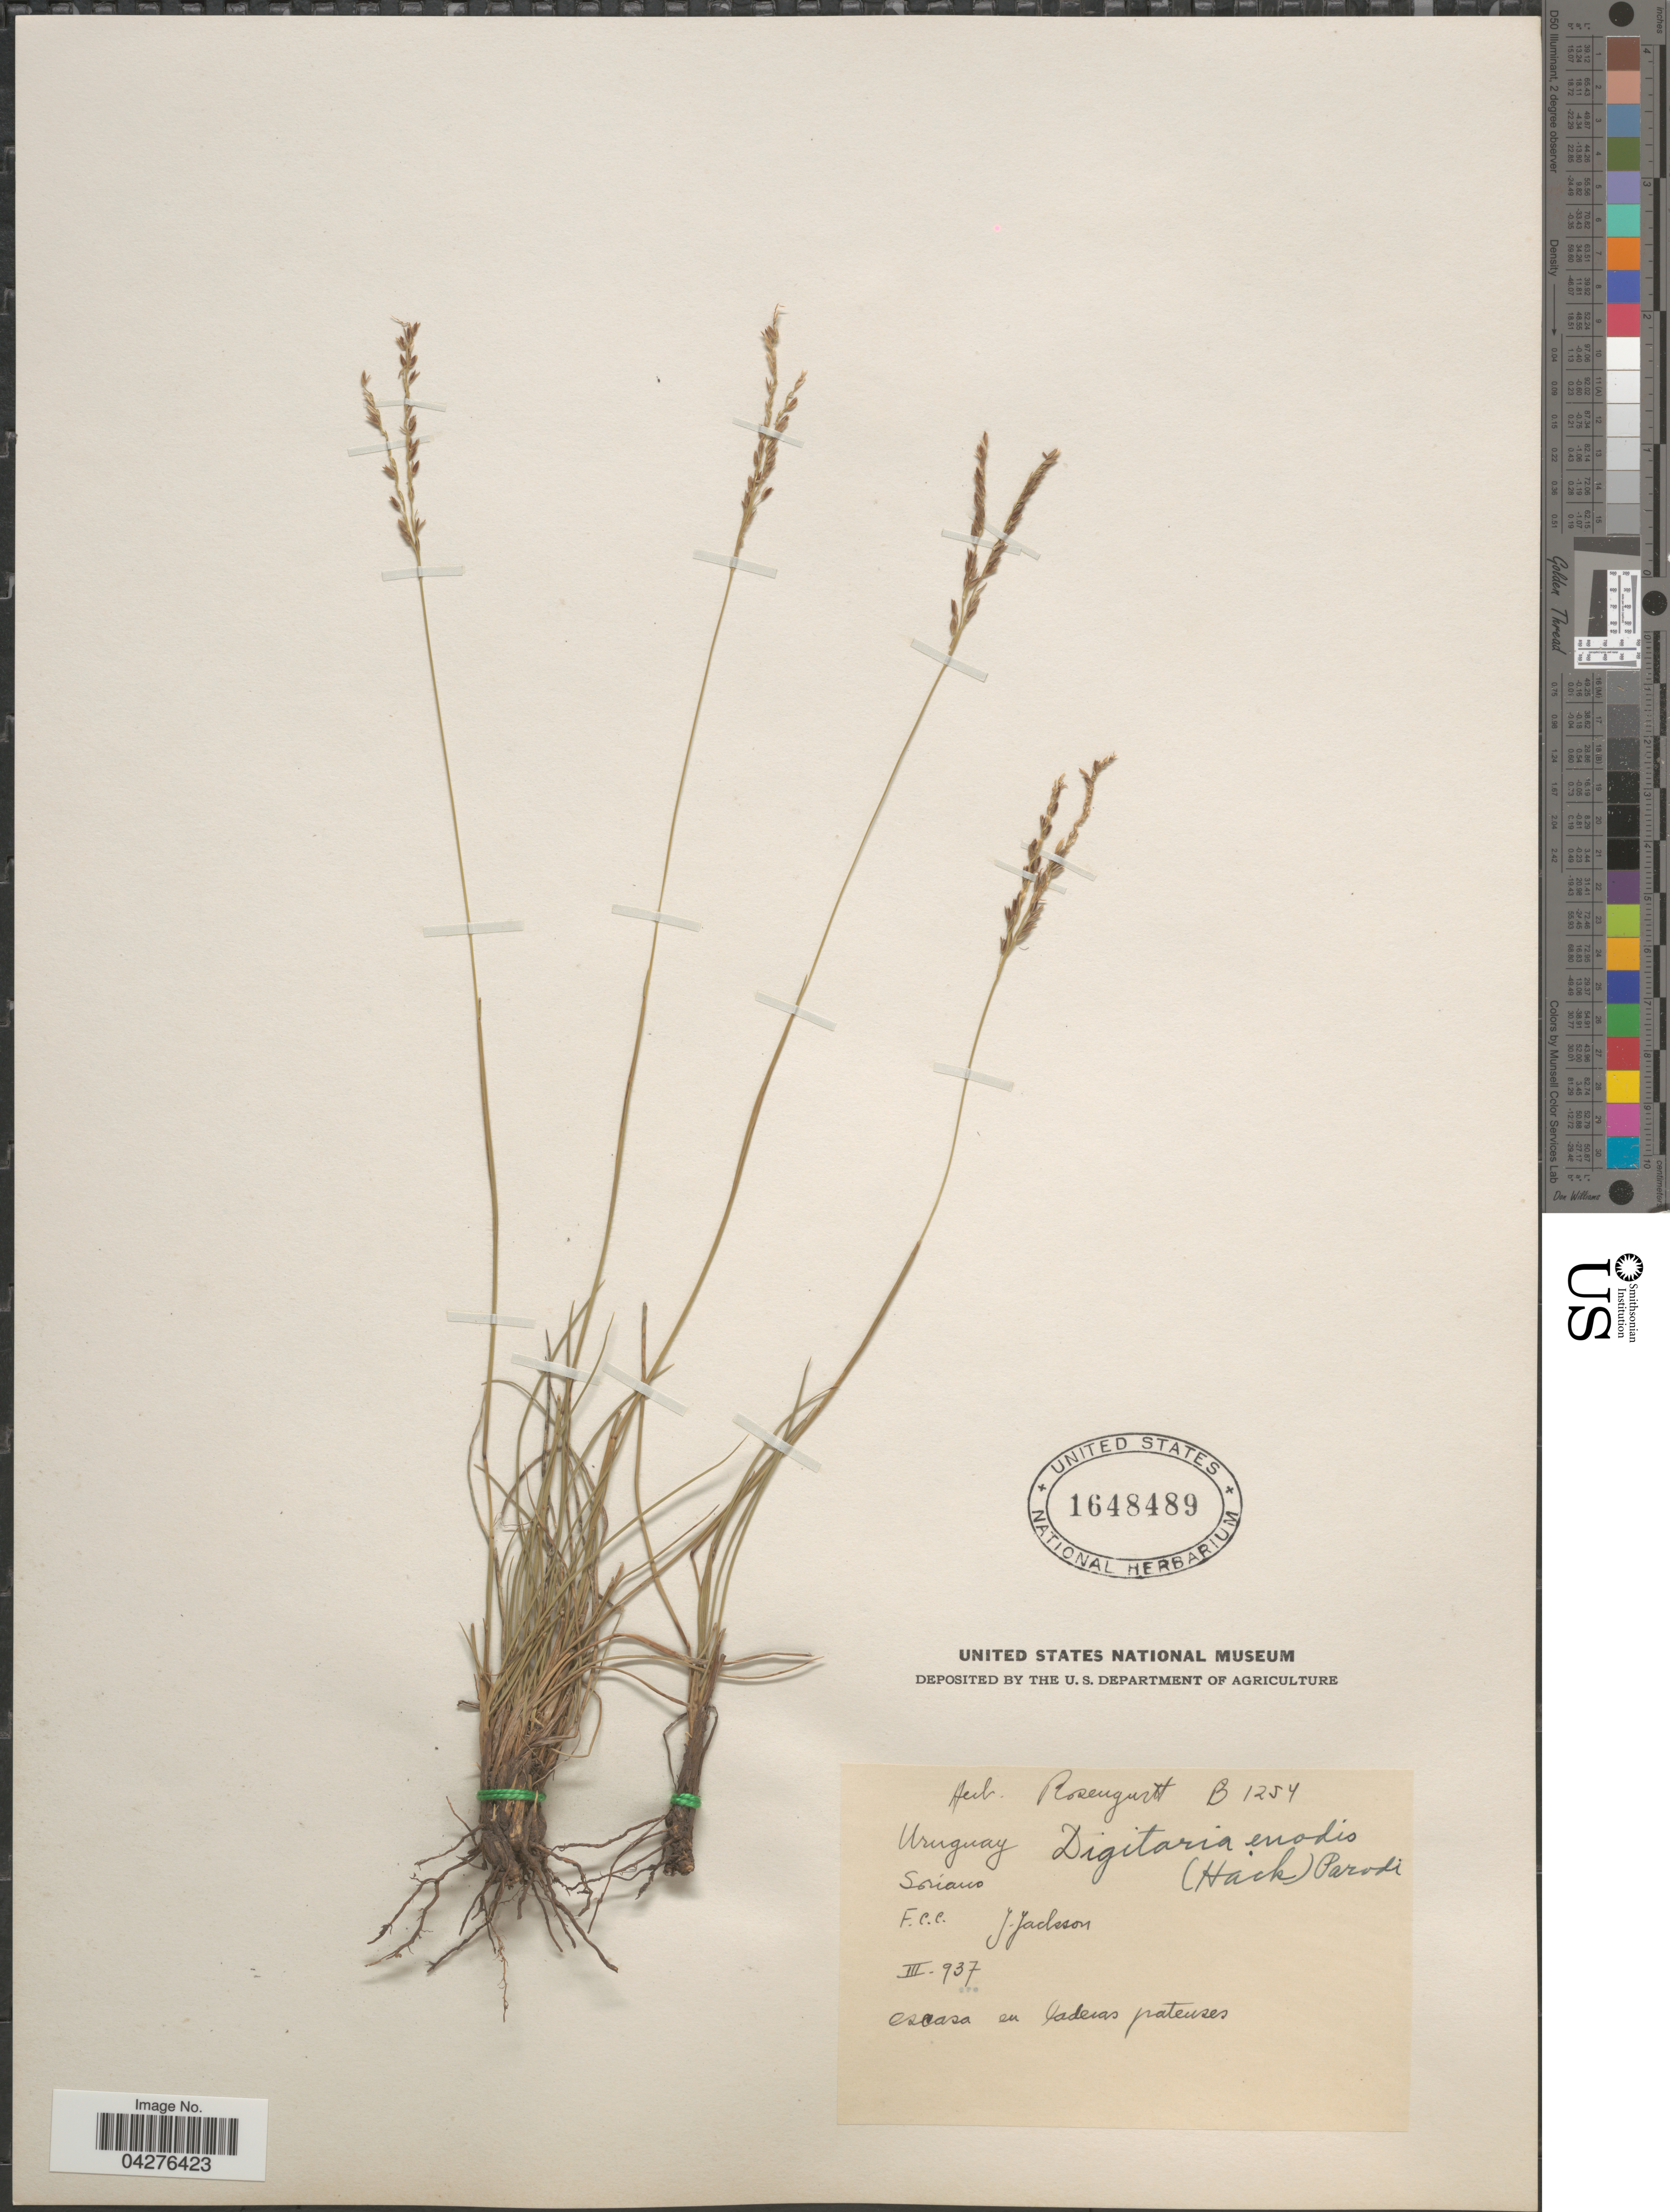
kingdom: Plantae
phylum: Tracheophyta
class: Liliopsida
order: Poales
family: Poaceae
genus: Digitaria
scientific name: Digitaria enodis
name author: (Hack. ex Arechav.) Parodi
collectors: ex herb. Rosengurtt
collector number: B1254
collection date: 1937-03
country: Uruguay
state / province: Soriano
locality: F.C.C. J-Jackson.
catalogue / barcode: US 1648489